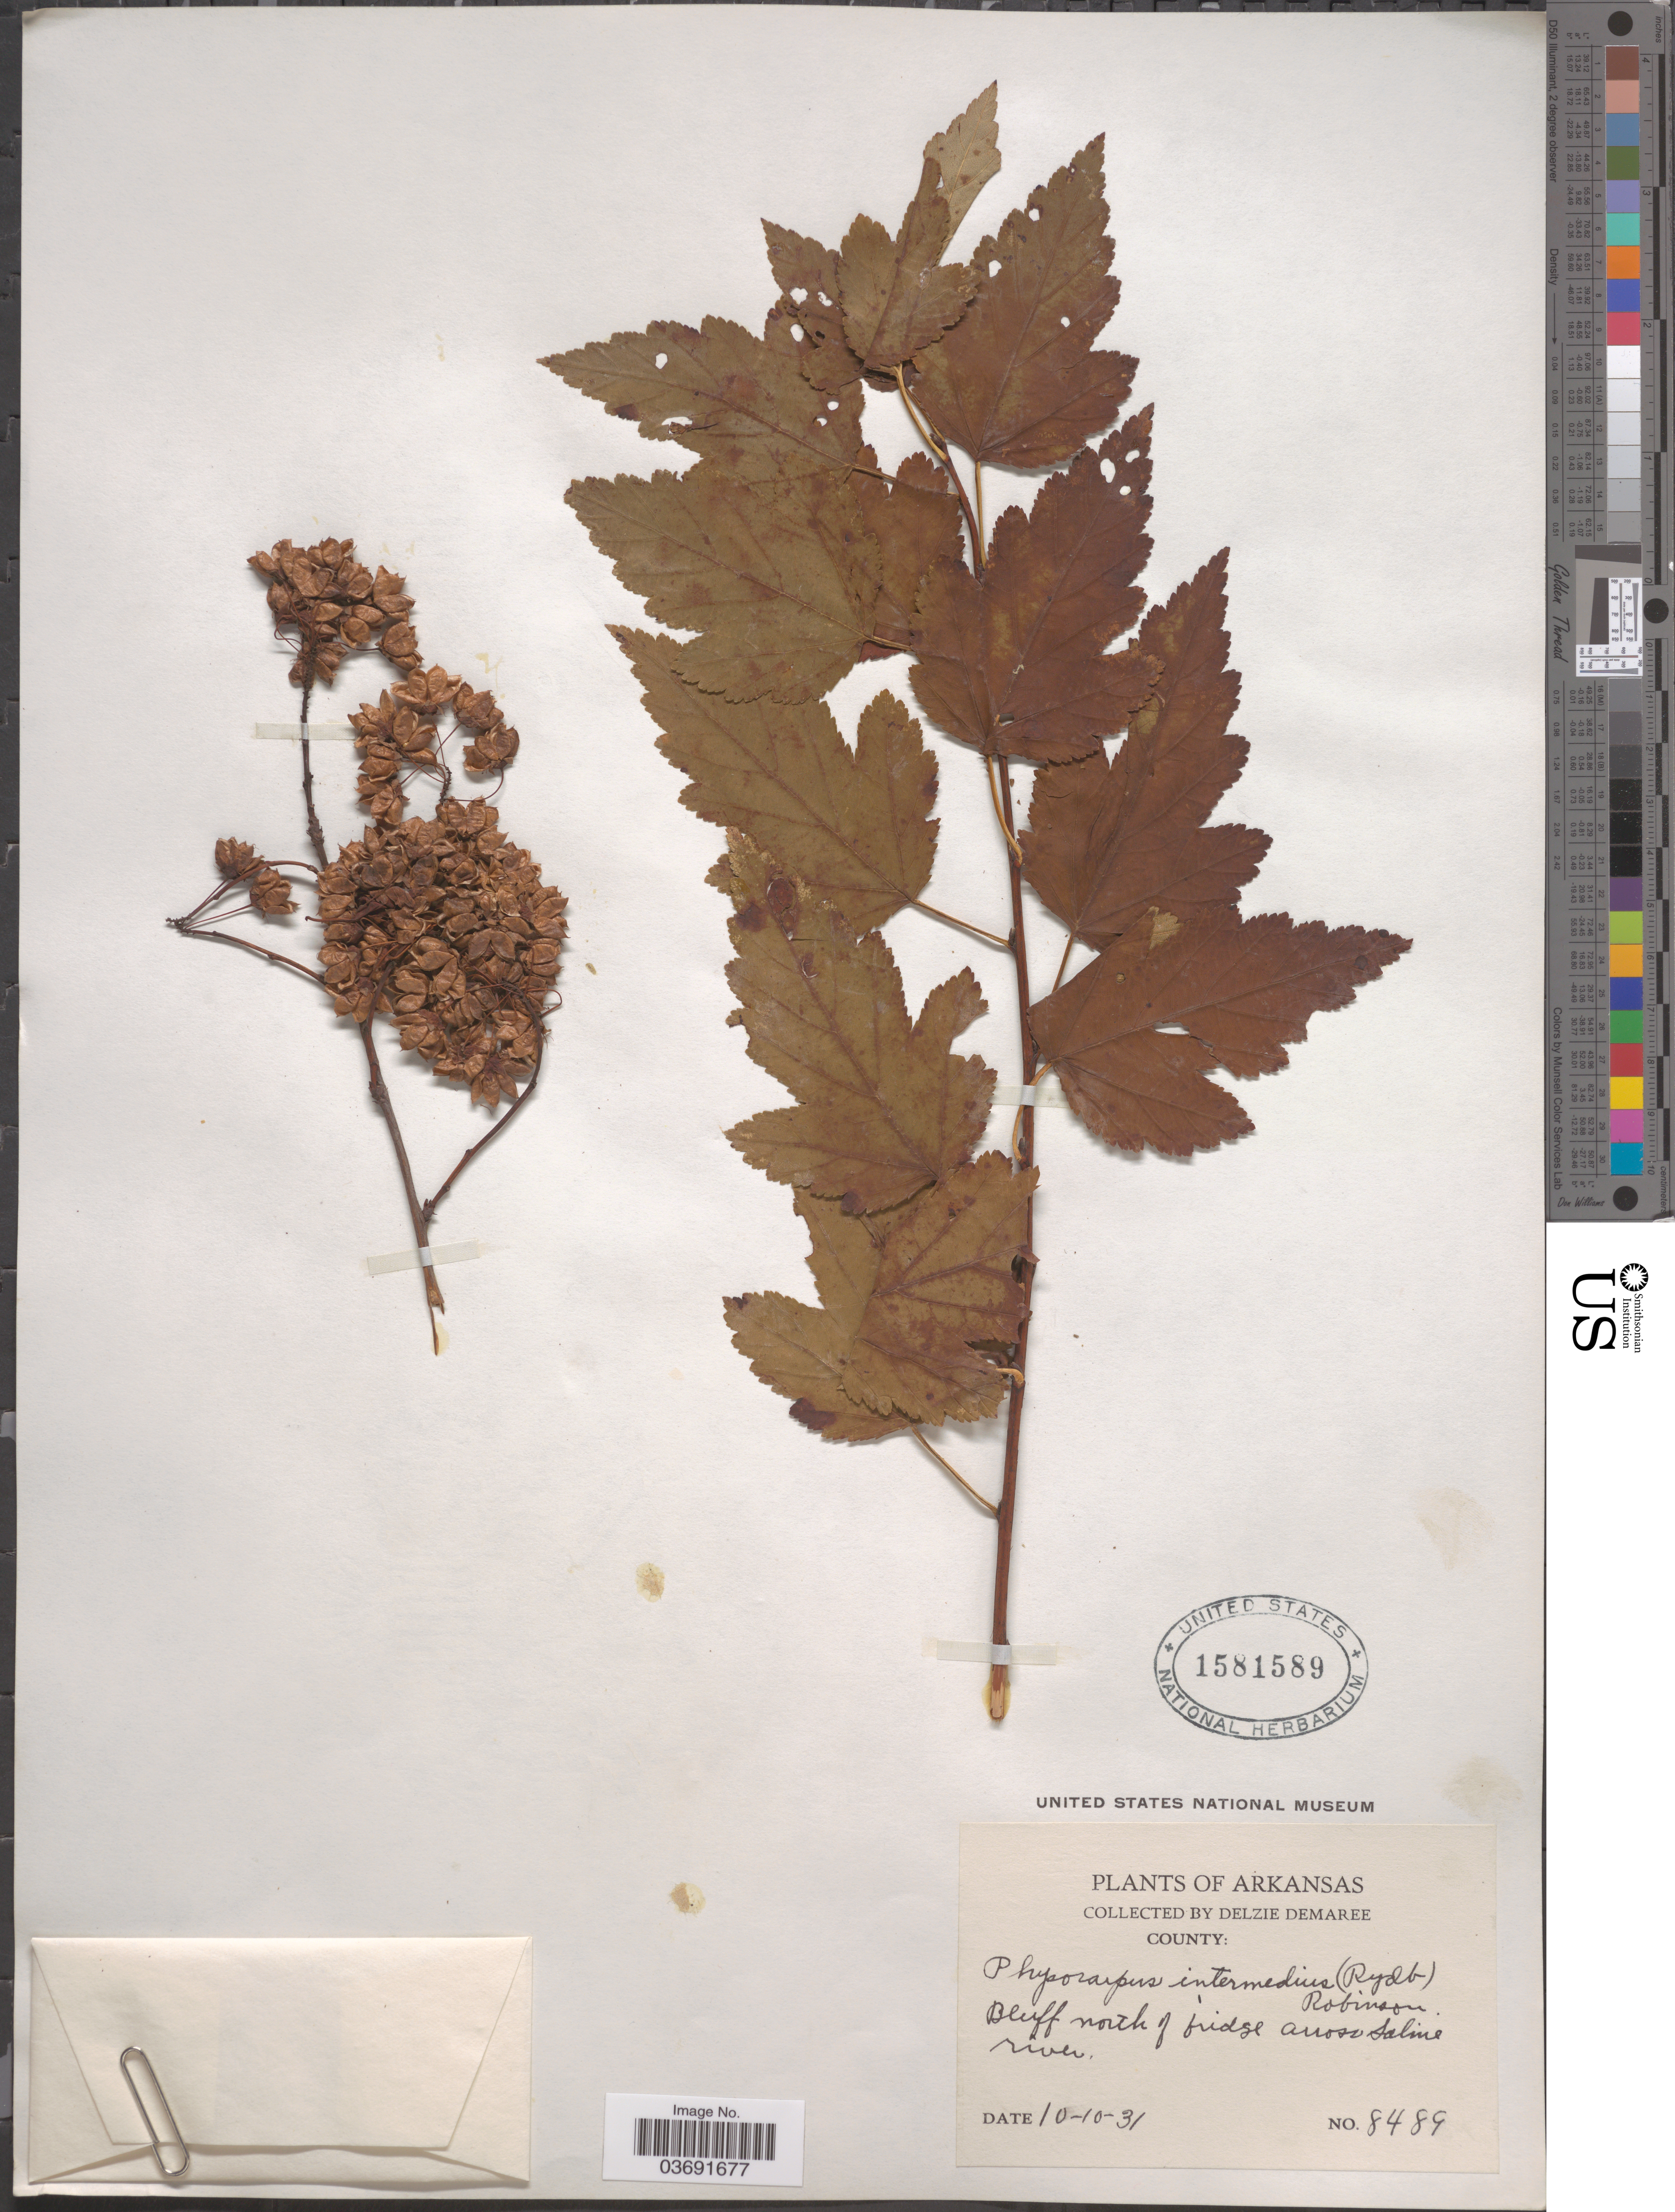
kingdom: Plantae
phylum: Tracheophyta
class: Magnoliopsida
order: Rosales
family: Rosaceae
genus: Opulaster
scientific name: Opulaster intermedius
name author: Rydb.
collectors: D. Demaree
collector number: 8489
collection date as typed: Transcribed d/m/y: 10/10/31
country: United States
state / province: Arkansas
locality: Bluff north of bridge across Saline river.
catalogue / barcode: US 1581589